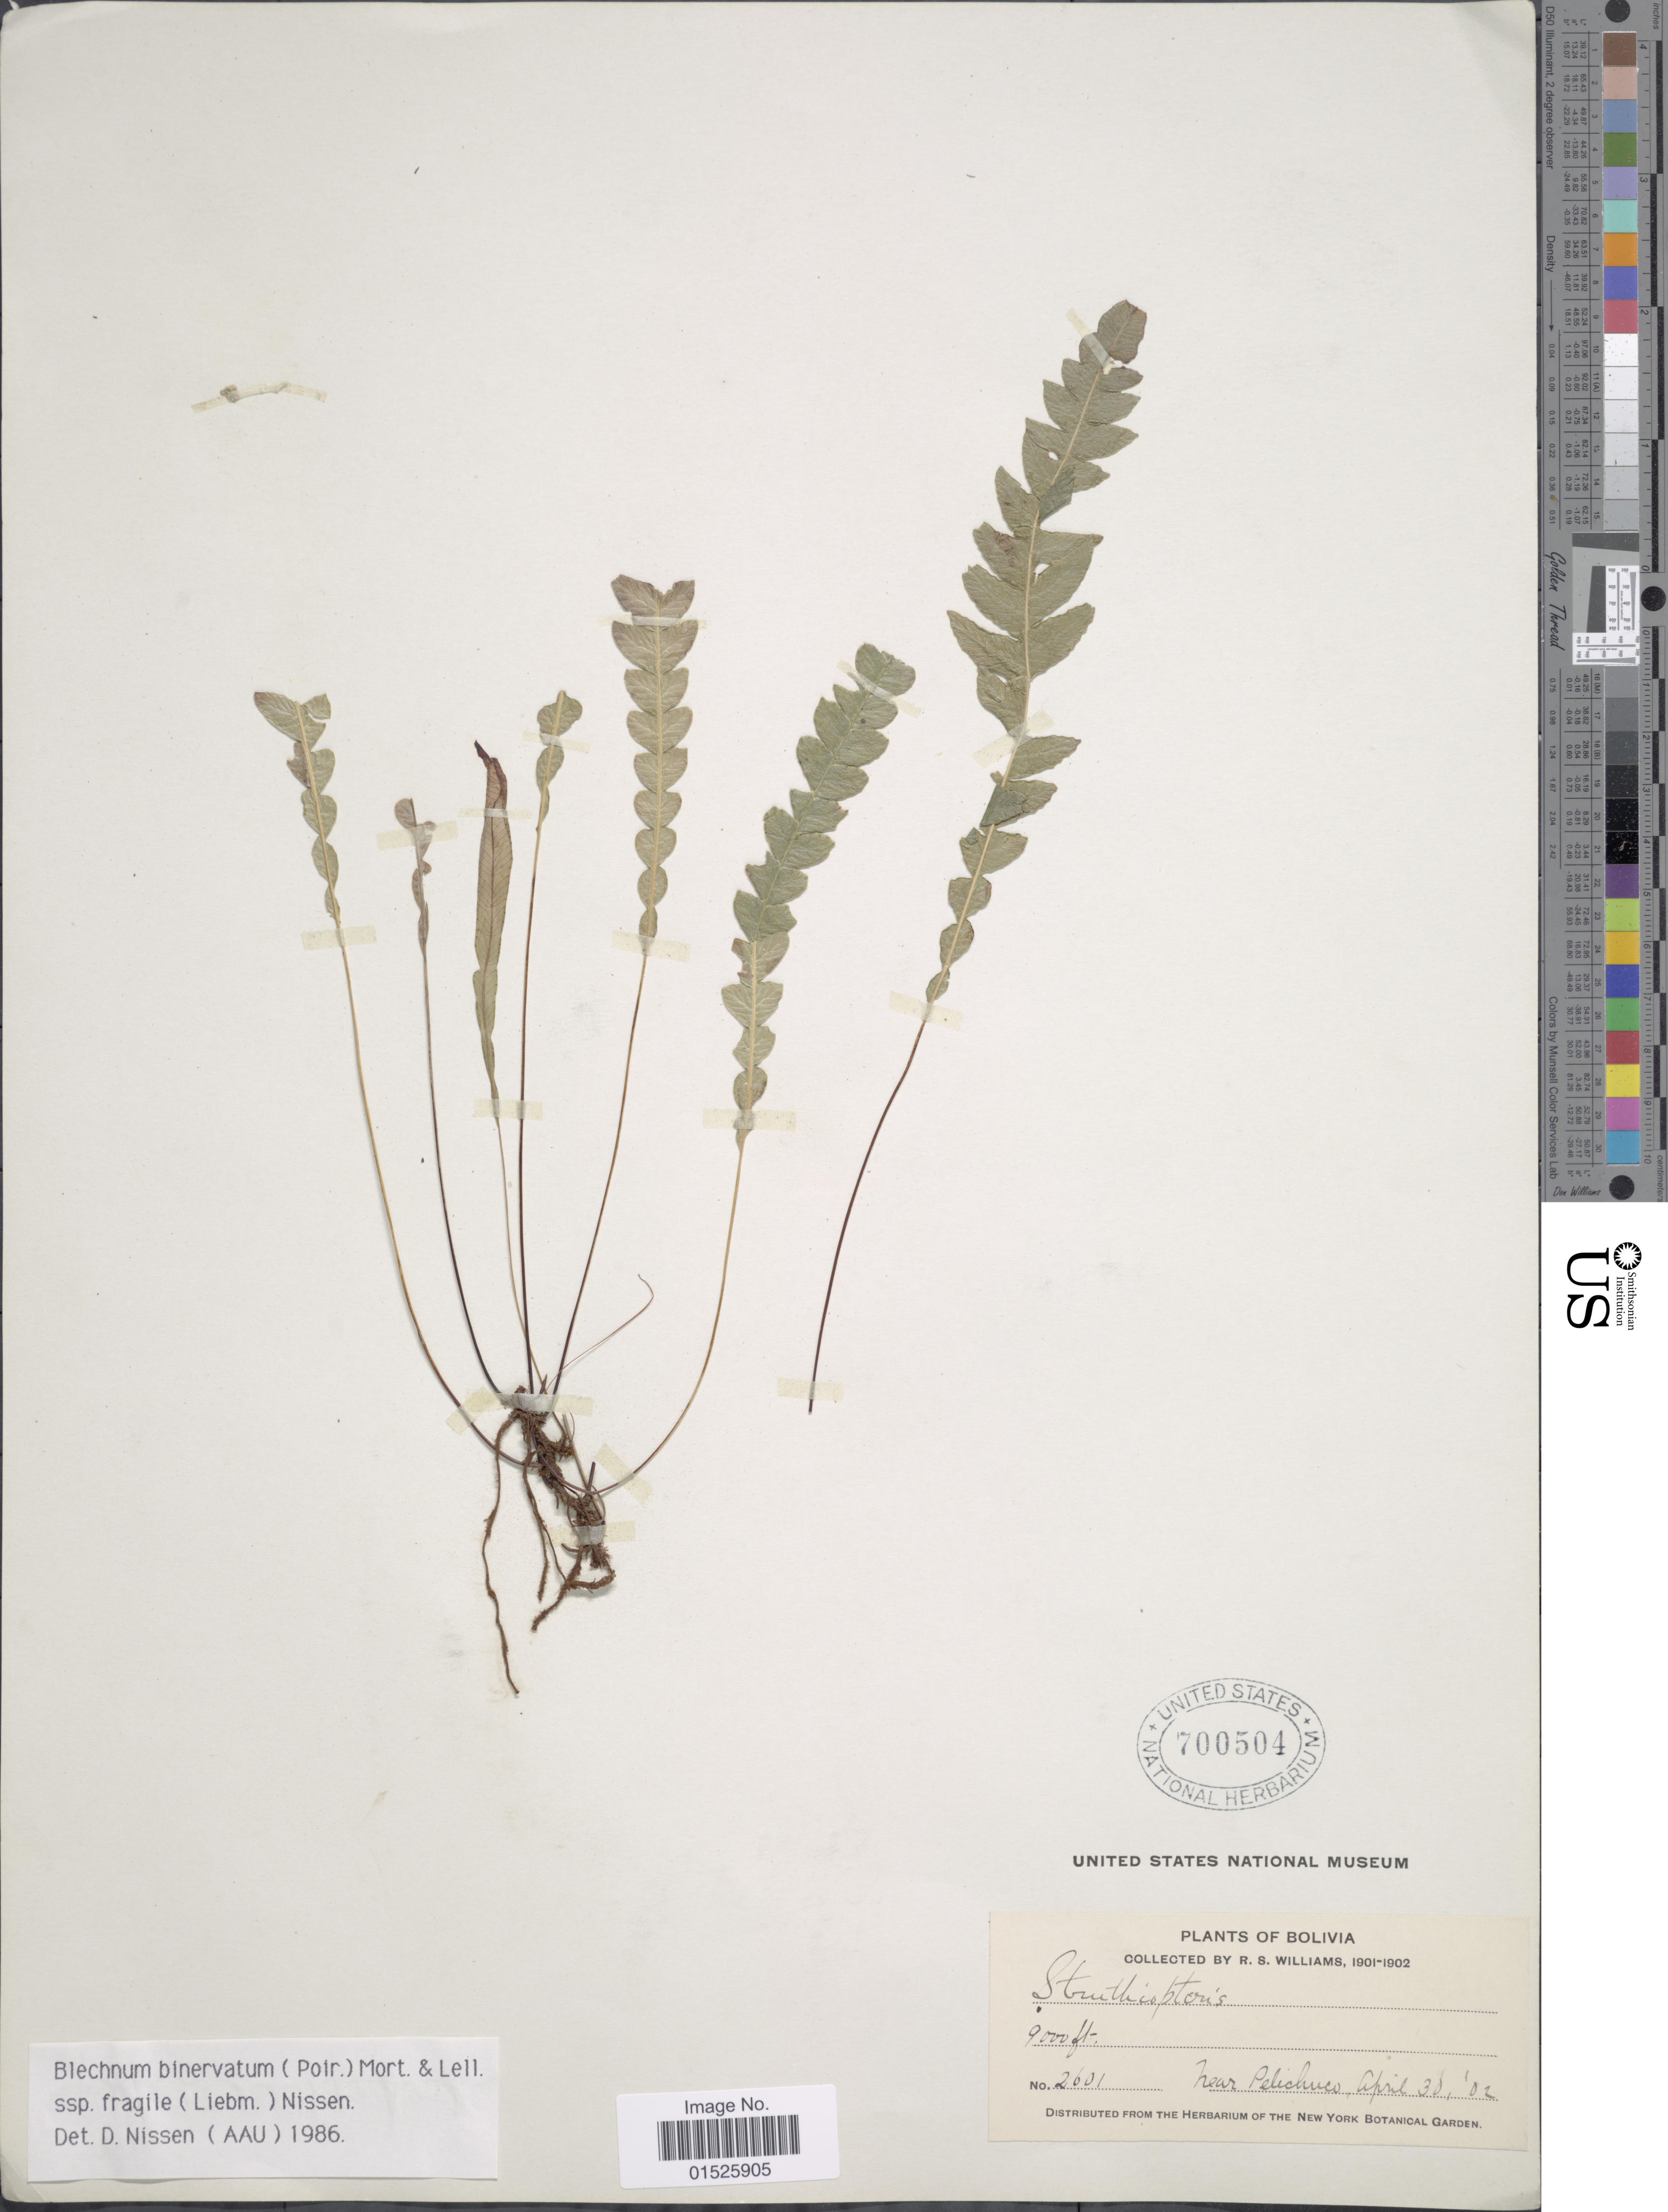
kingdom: Plantae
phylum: Tracheophyta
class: Polypodiopsida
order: Polypodiales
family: Blechnaceae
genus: Blechnum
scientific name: Blechnum fragile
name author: (Liebm.) C.V. Morton & Lellinger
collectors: R. S. Williams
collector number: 2601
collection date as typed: April 30, '02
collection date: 1902-04-30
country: Bolivia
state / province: La Paz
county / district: Franz Tamayo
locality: Near Pelechuco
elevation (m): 2743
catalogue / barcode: US 700504